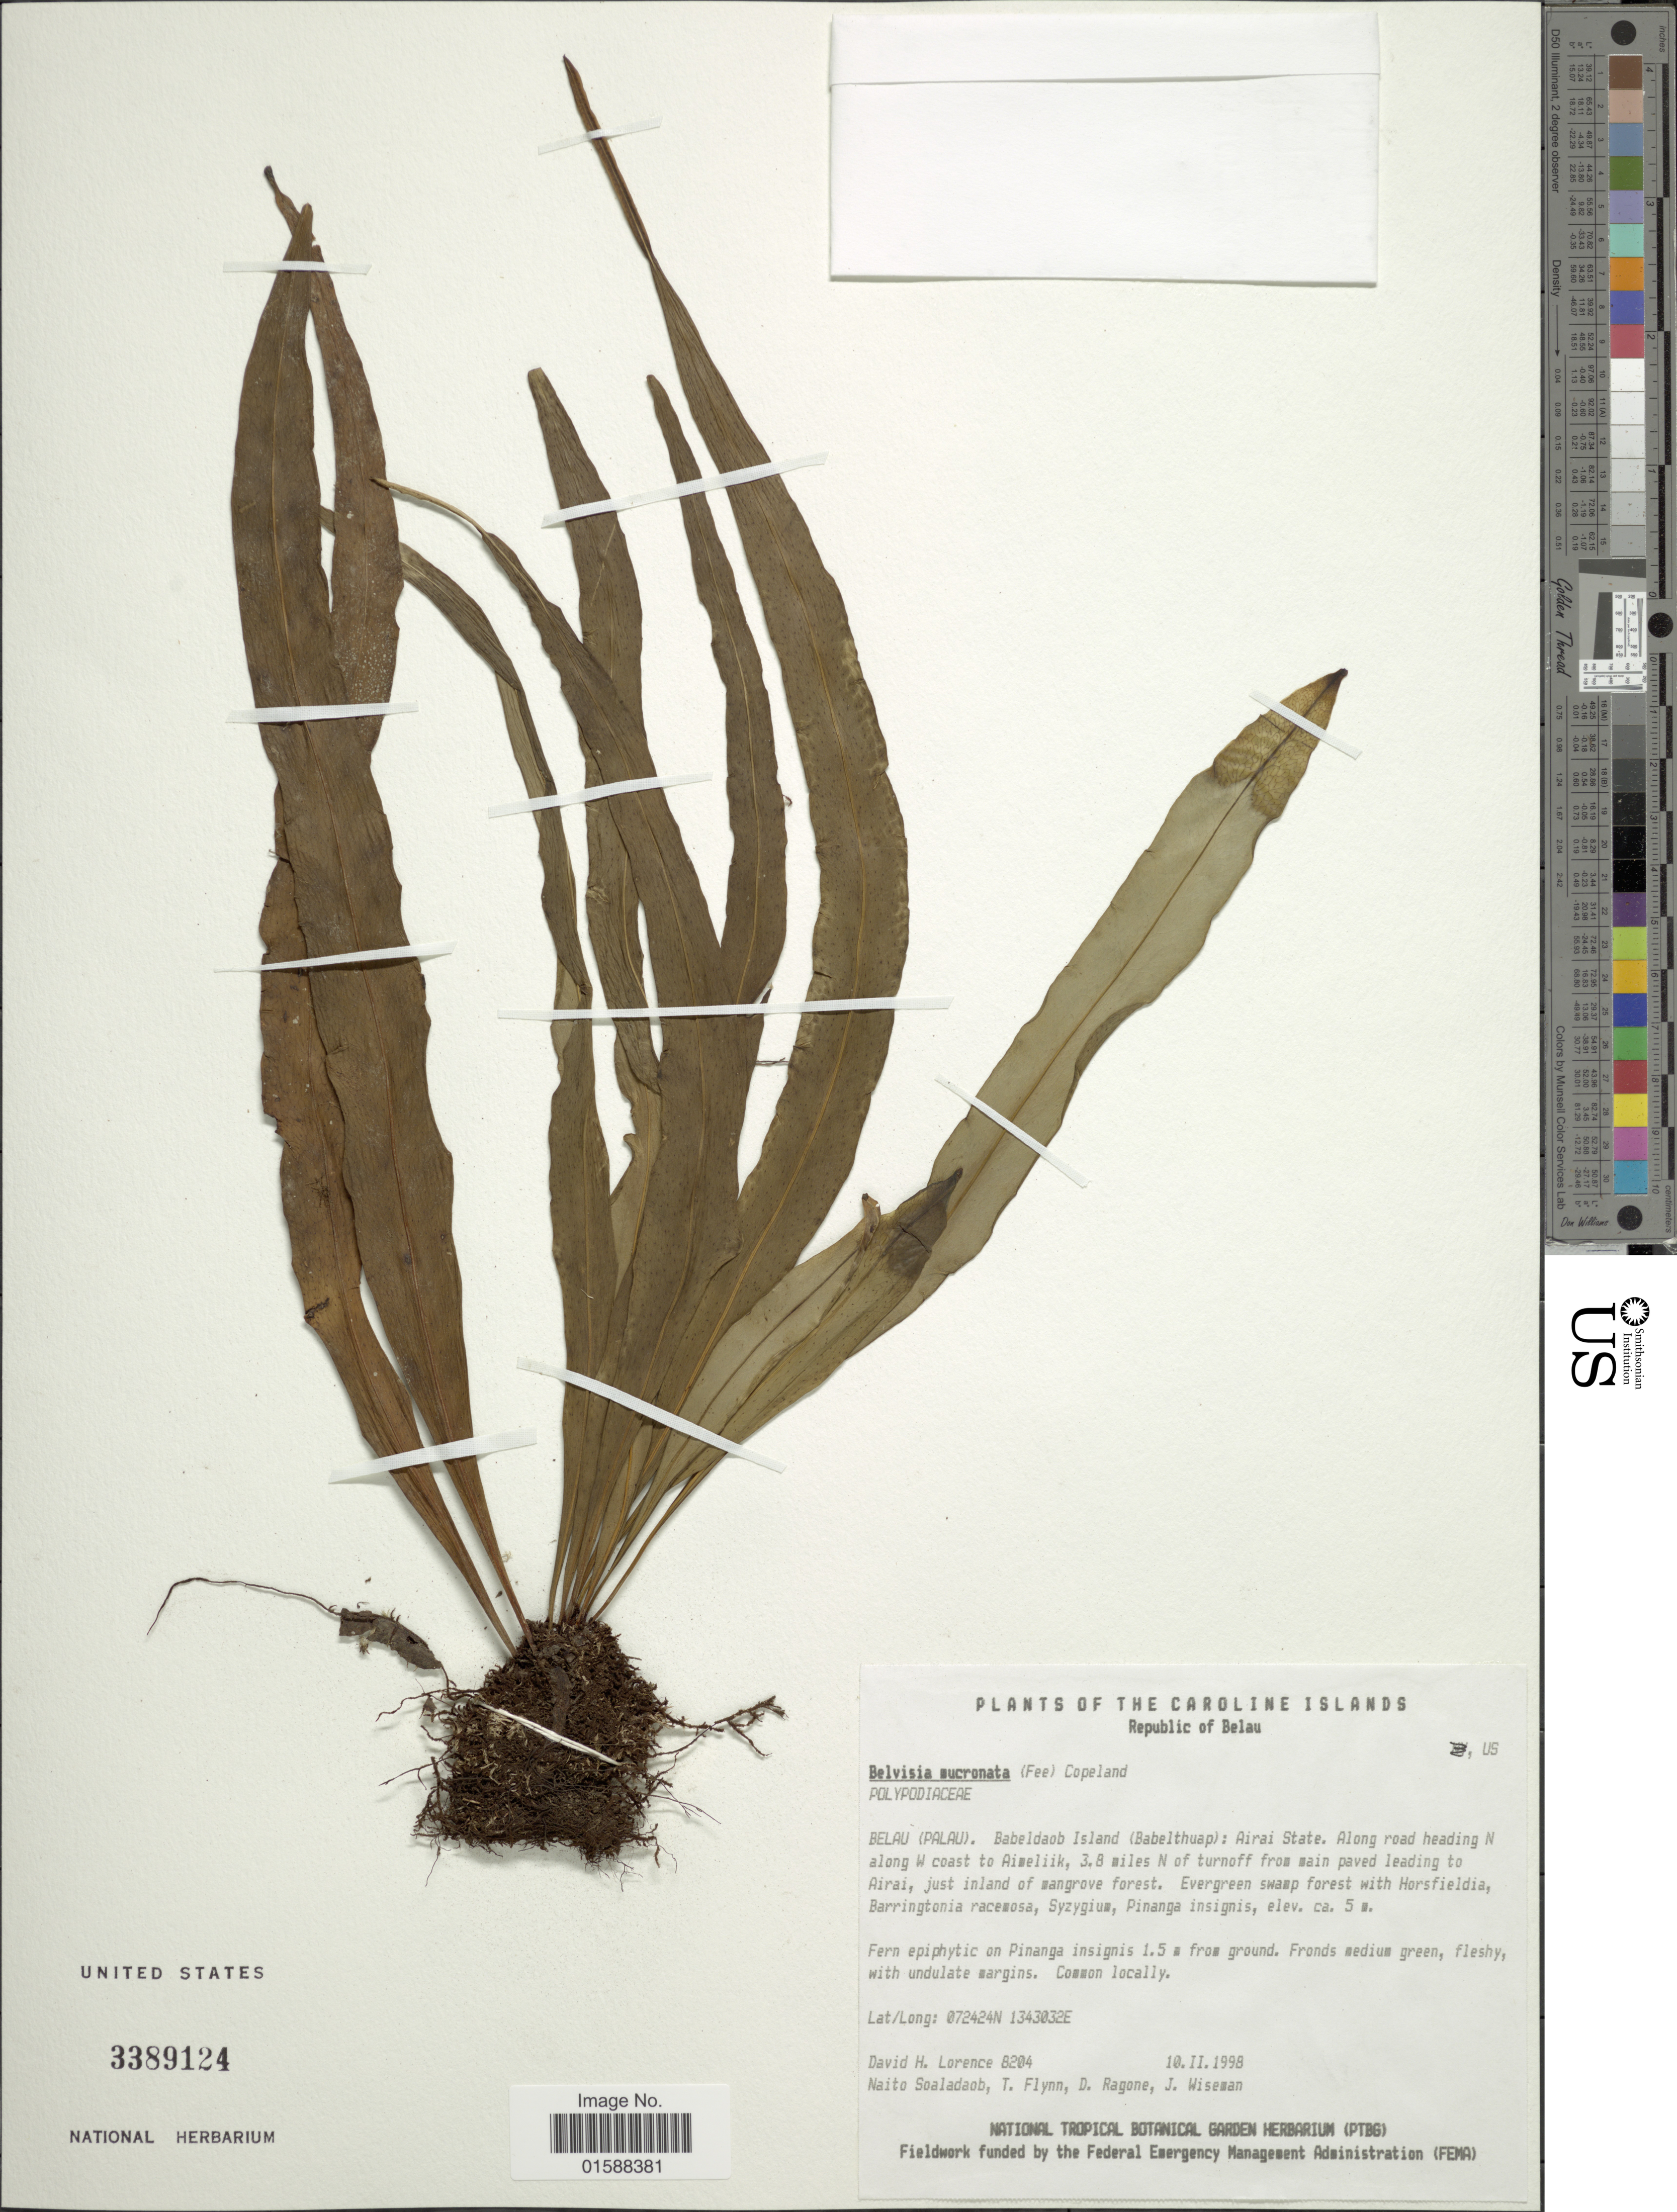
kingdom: Plantae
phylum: Tracheophyta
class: Polypodiopsida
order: Polypodiales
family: Polypodiaceae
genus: Lepisorus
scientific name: Lepisorus mucronatus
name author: (Fée) Li S. Wang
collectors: D. Lorence, N. Soaladaob, T. Flynn, D. Ragone & J. Wiseman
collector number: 8204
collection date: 1998-02-10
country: Palau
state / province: Airai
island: Babeldaob [Babelthuap]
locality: Babeldaob Island (Babelthuap): Airai State. Along road heading N along W coast to Aimeliik, 3.8 miles N of turnoff from main paved leading to Airai, just inland of mangrove forest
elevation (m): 5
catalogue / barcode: US 3389124